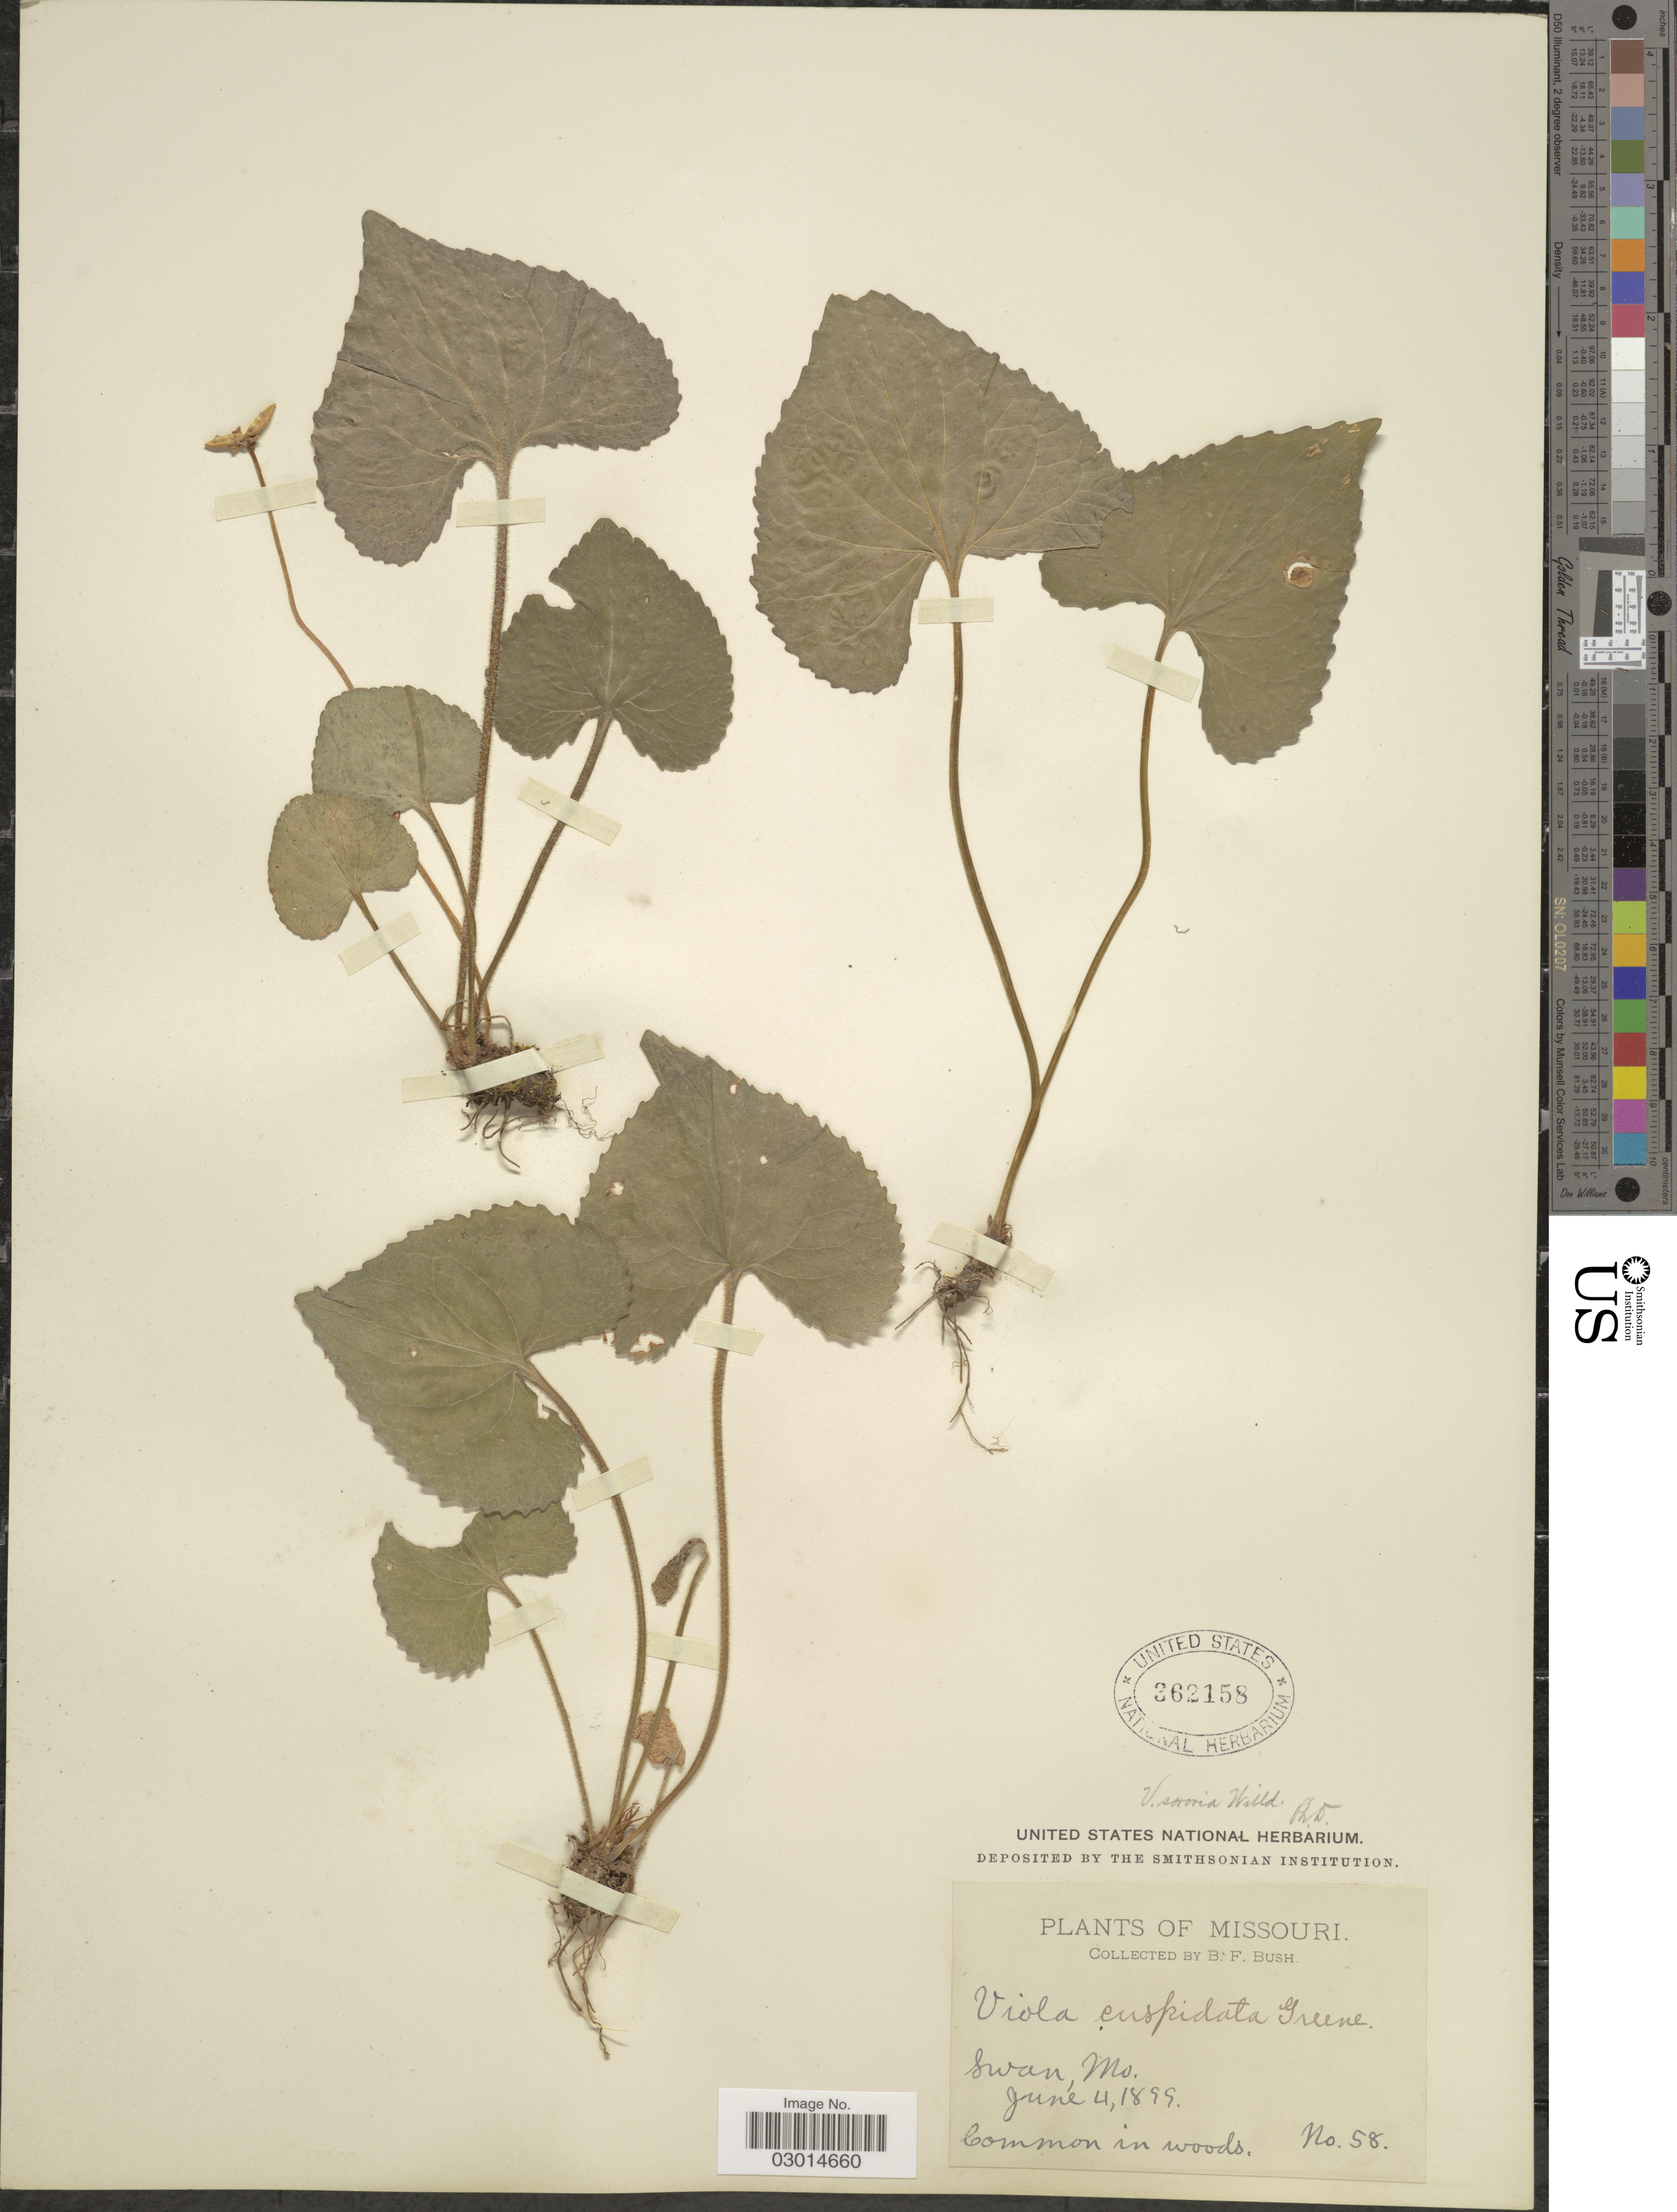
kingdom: Plantae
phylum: Tracheophyta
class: Magnoliopsida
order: Malpighiales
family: Violaceae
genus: Viola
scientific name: Viola cuspidata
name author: Greene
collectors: B. F. Bush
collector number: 58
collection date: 1899-06-04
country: United States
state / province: Missouri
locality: Swan, Mo.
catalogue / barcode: US 362158